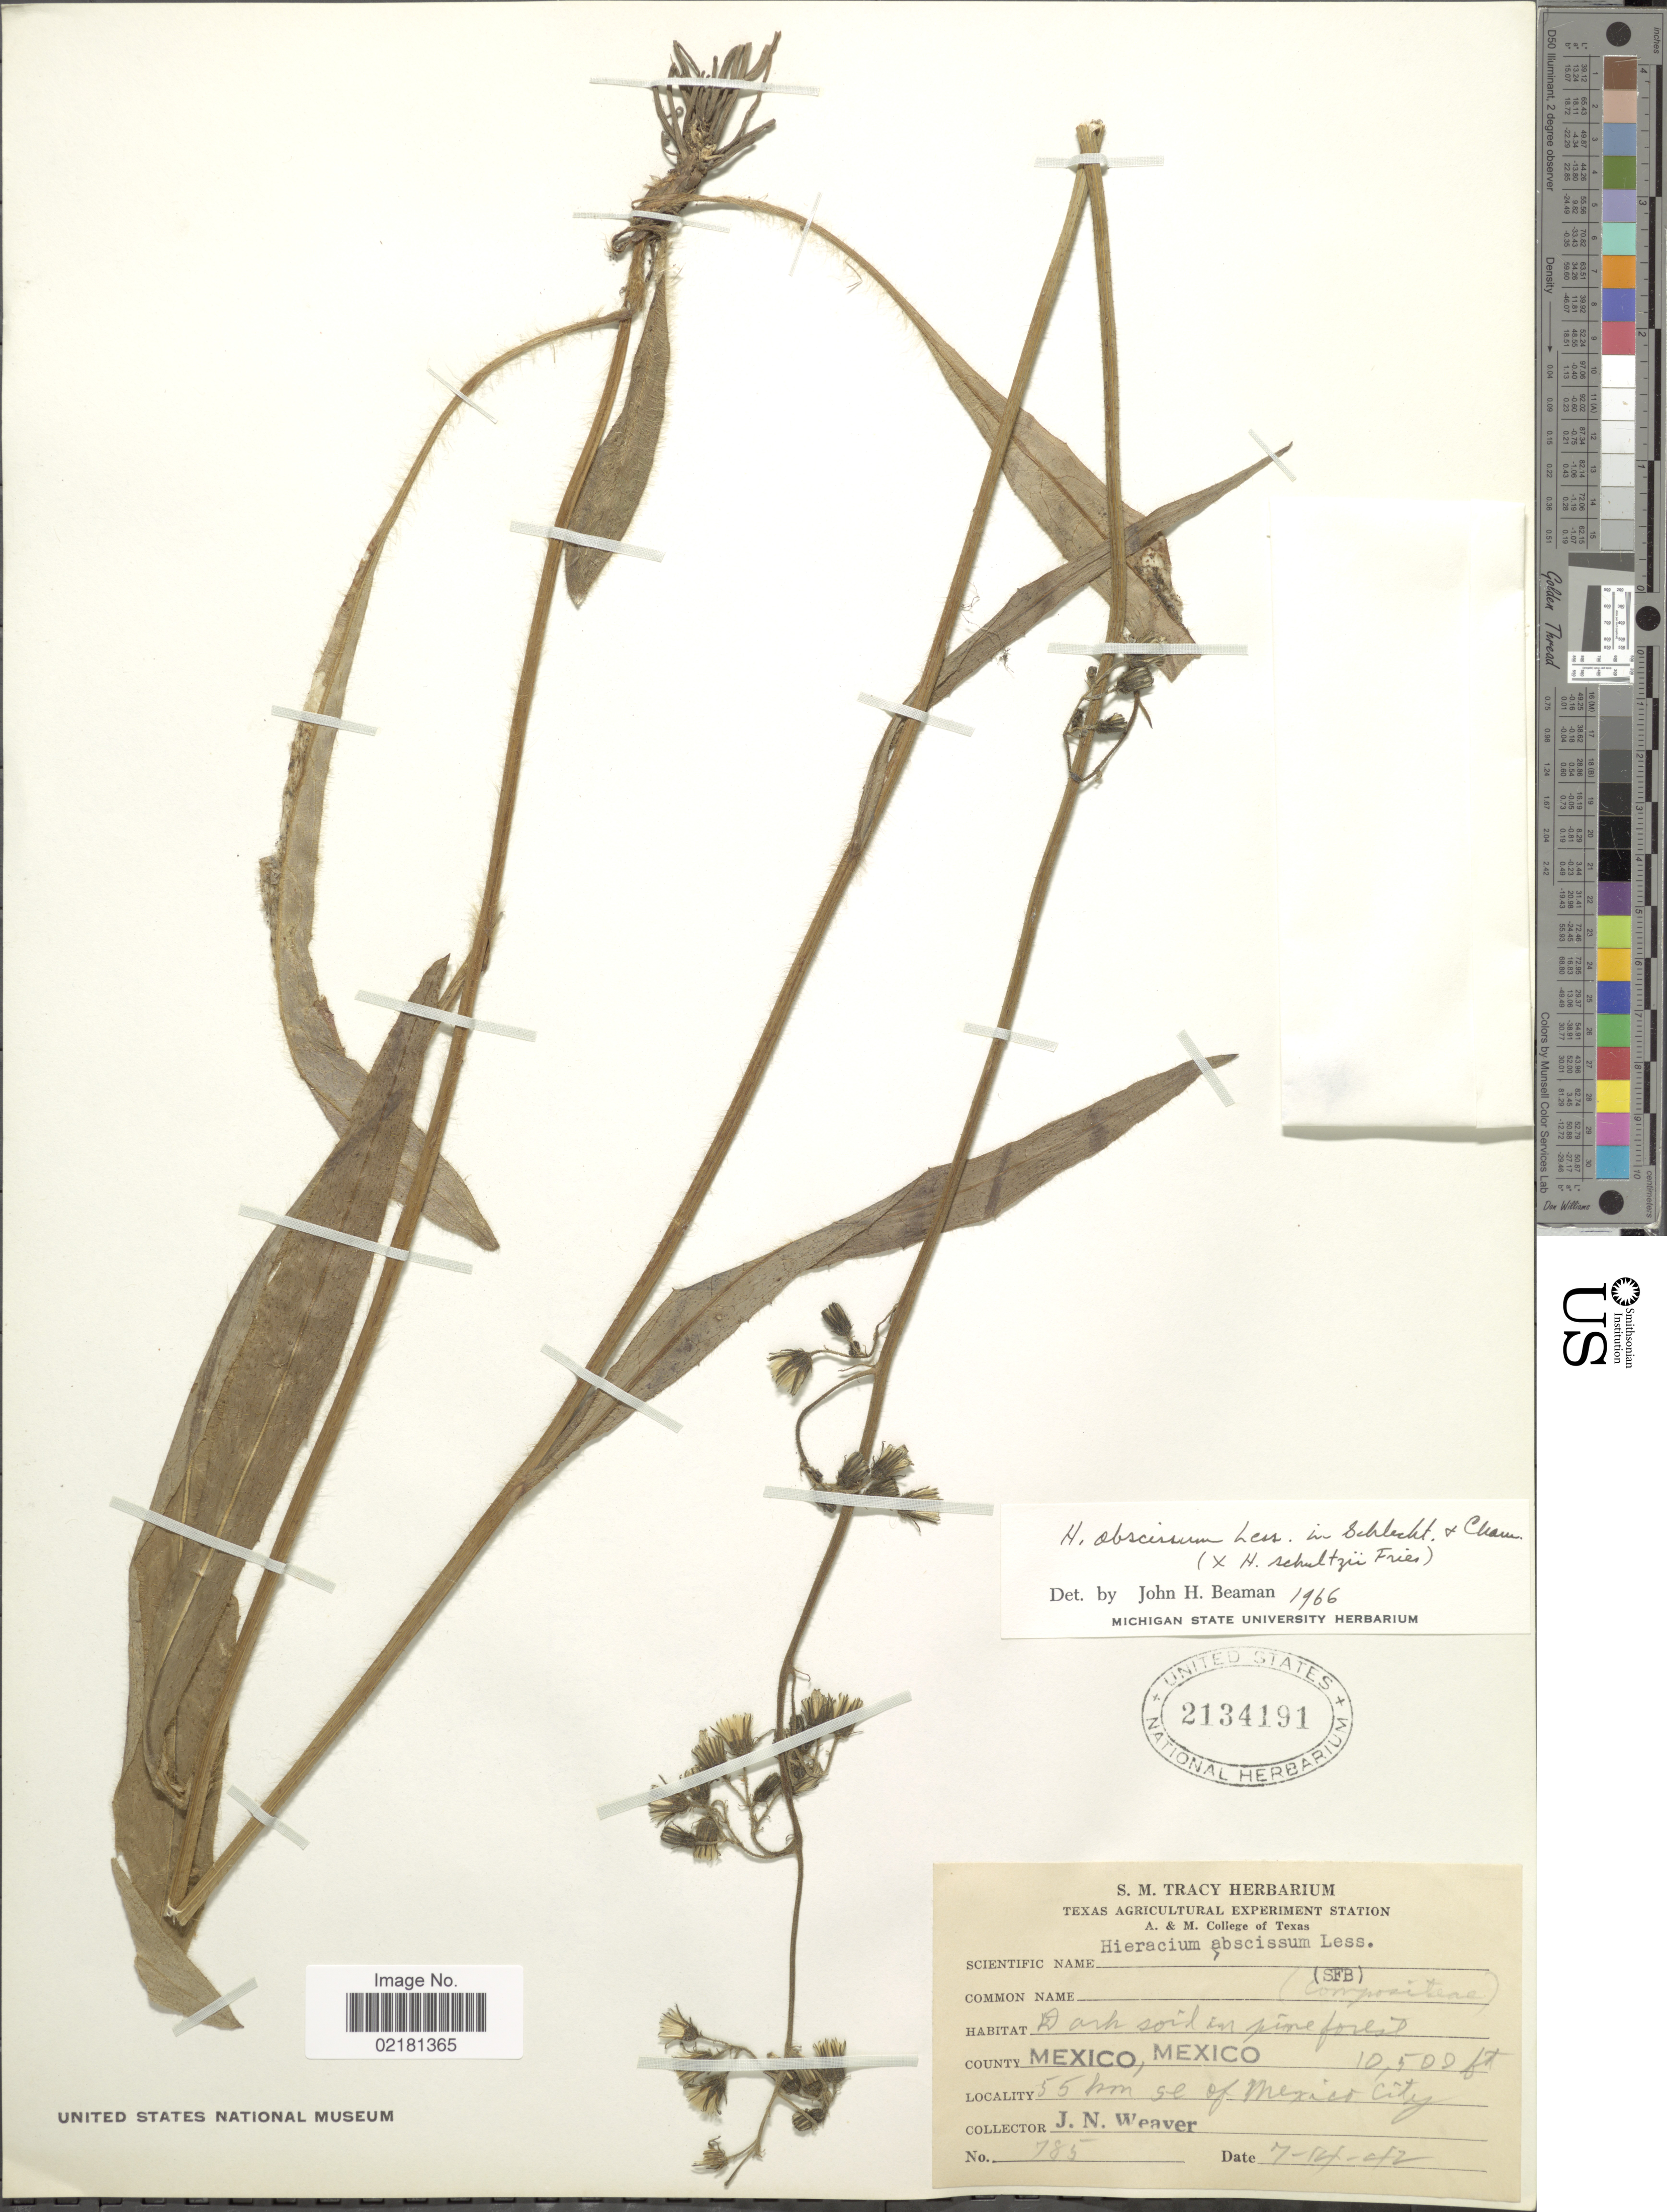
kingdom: Plantae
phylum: Tracheophyta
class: Magnoliopsida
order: Asterales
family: Asteraceae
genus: Hieracium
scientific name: Hieracium abscissum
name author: Less.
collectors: J. N. Weaver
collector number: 785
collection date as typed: Transcribed d/m/y: 14/7/42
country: Mexico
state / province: México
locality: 55 km SE of Mexico City.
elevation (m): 3200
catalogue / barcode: US 2134191